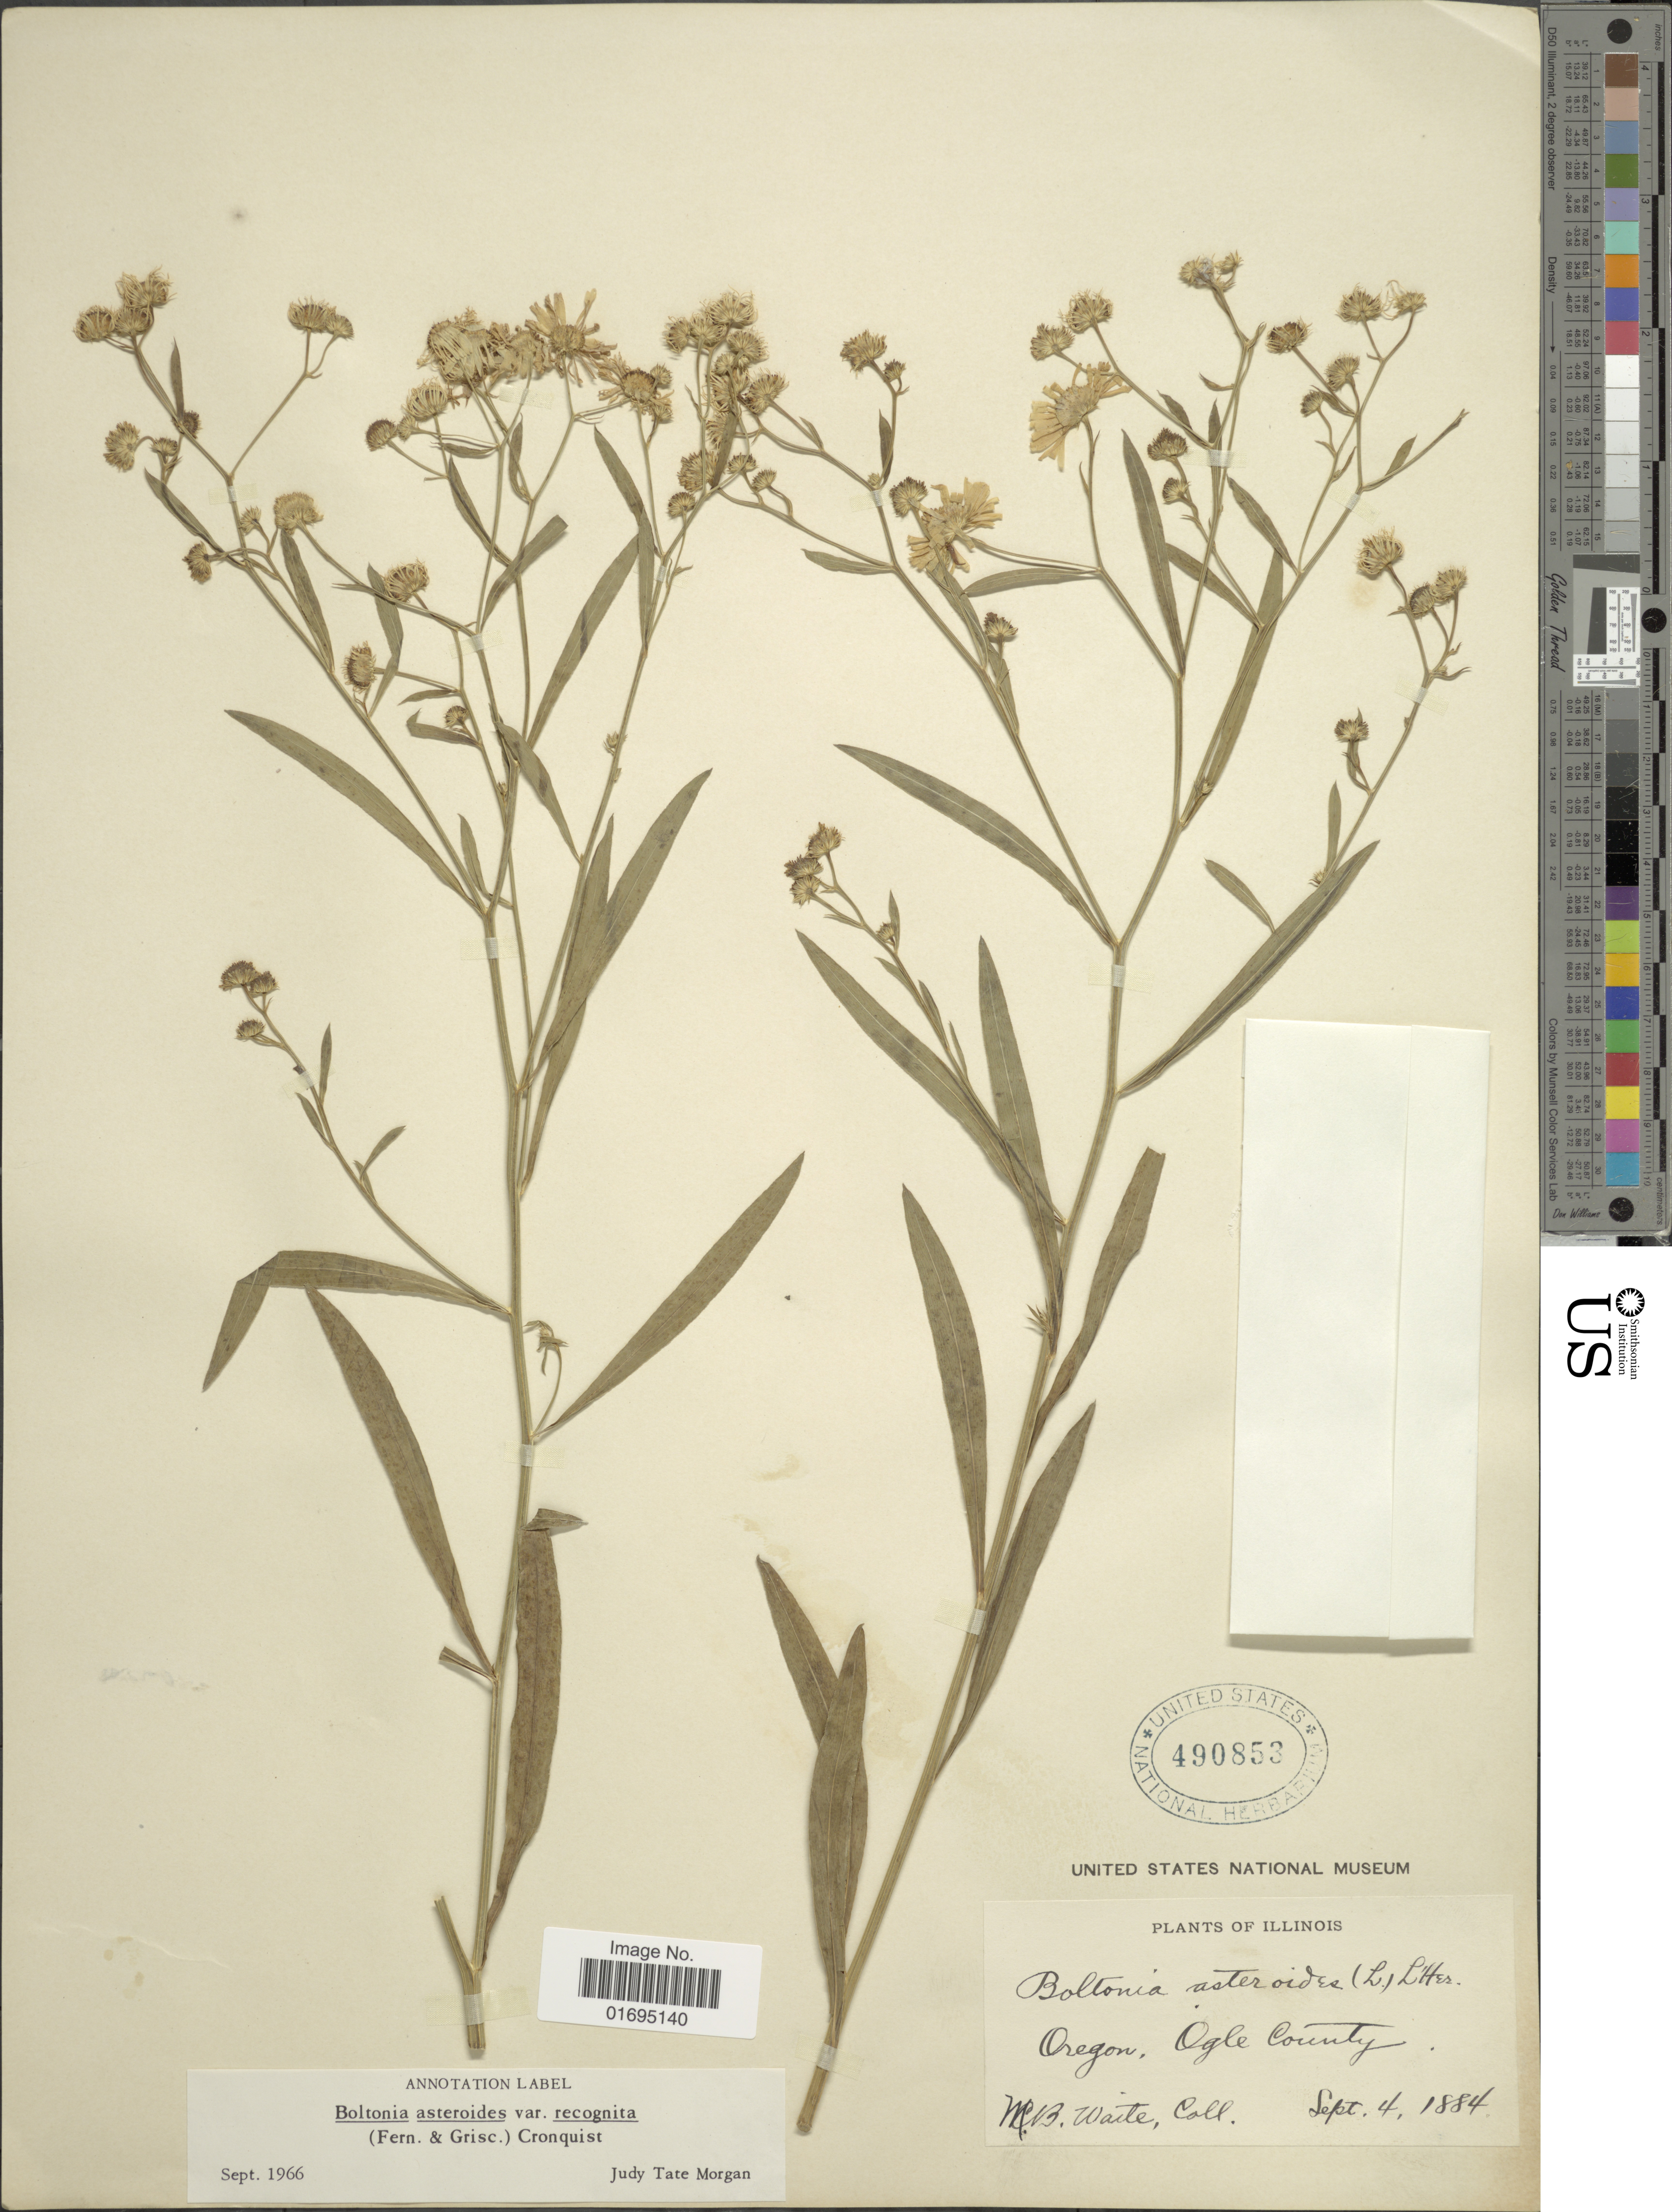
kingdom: Plantae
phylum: Tracheophyta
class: Magnoliopsida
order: Asterales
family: Asteraceae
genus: Boltonia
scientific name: Boltonia asteroides var. recognita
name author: (Fernald & Griscom) Cronq.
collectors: M. B. Waite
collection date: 1884-09-04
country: United States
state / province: Oregon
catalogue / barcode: US 490853